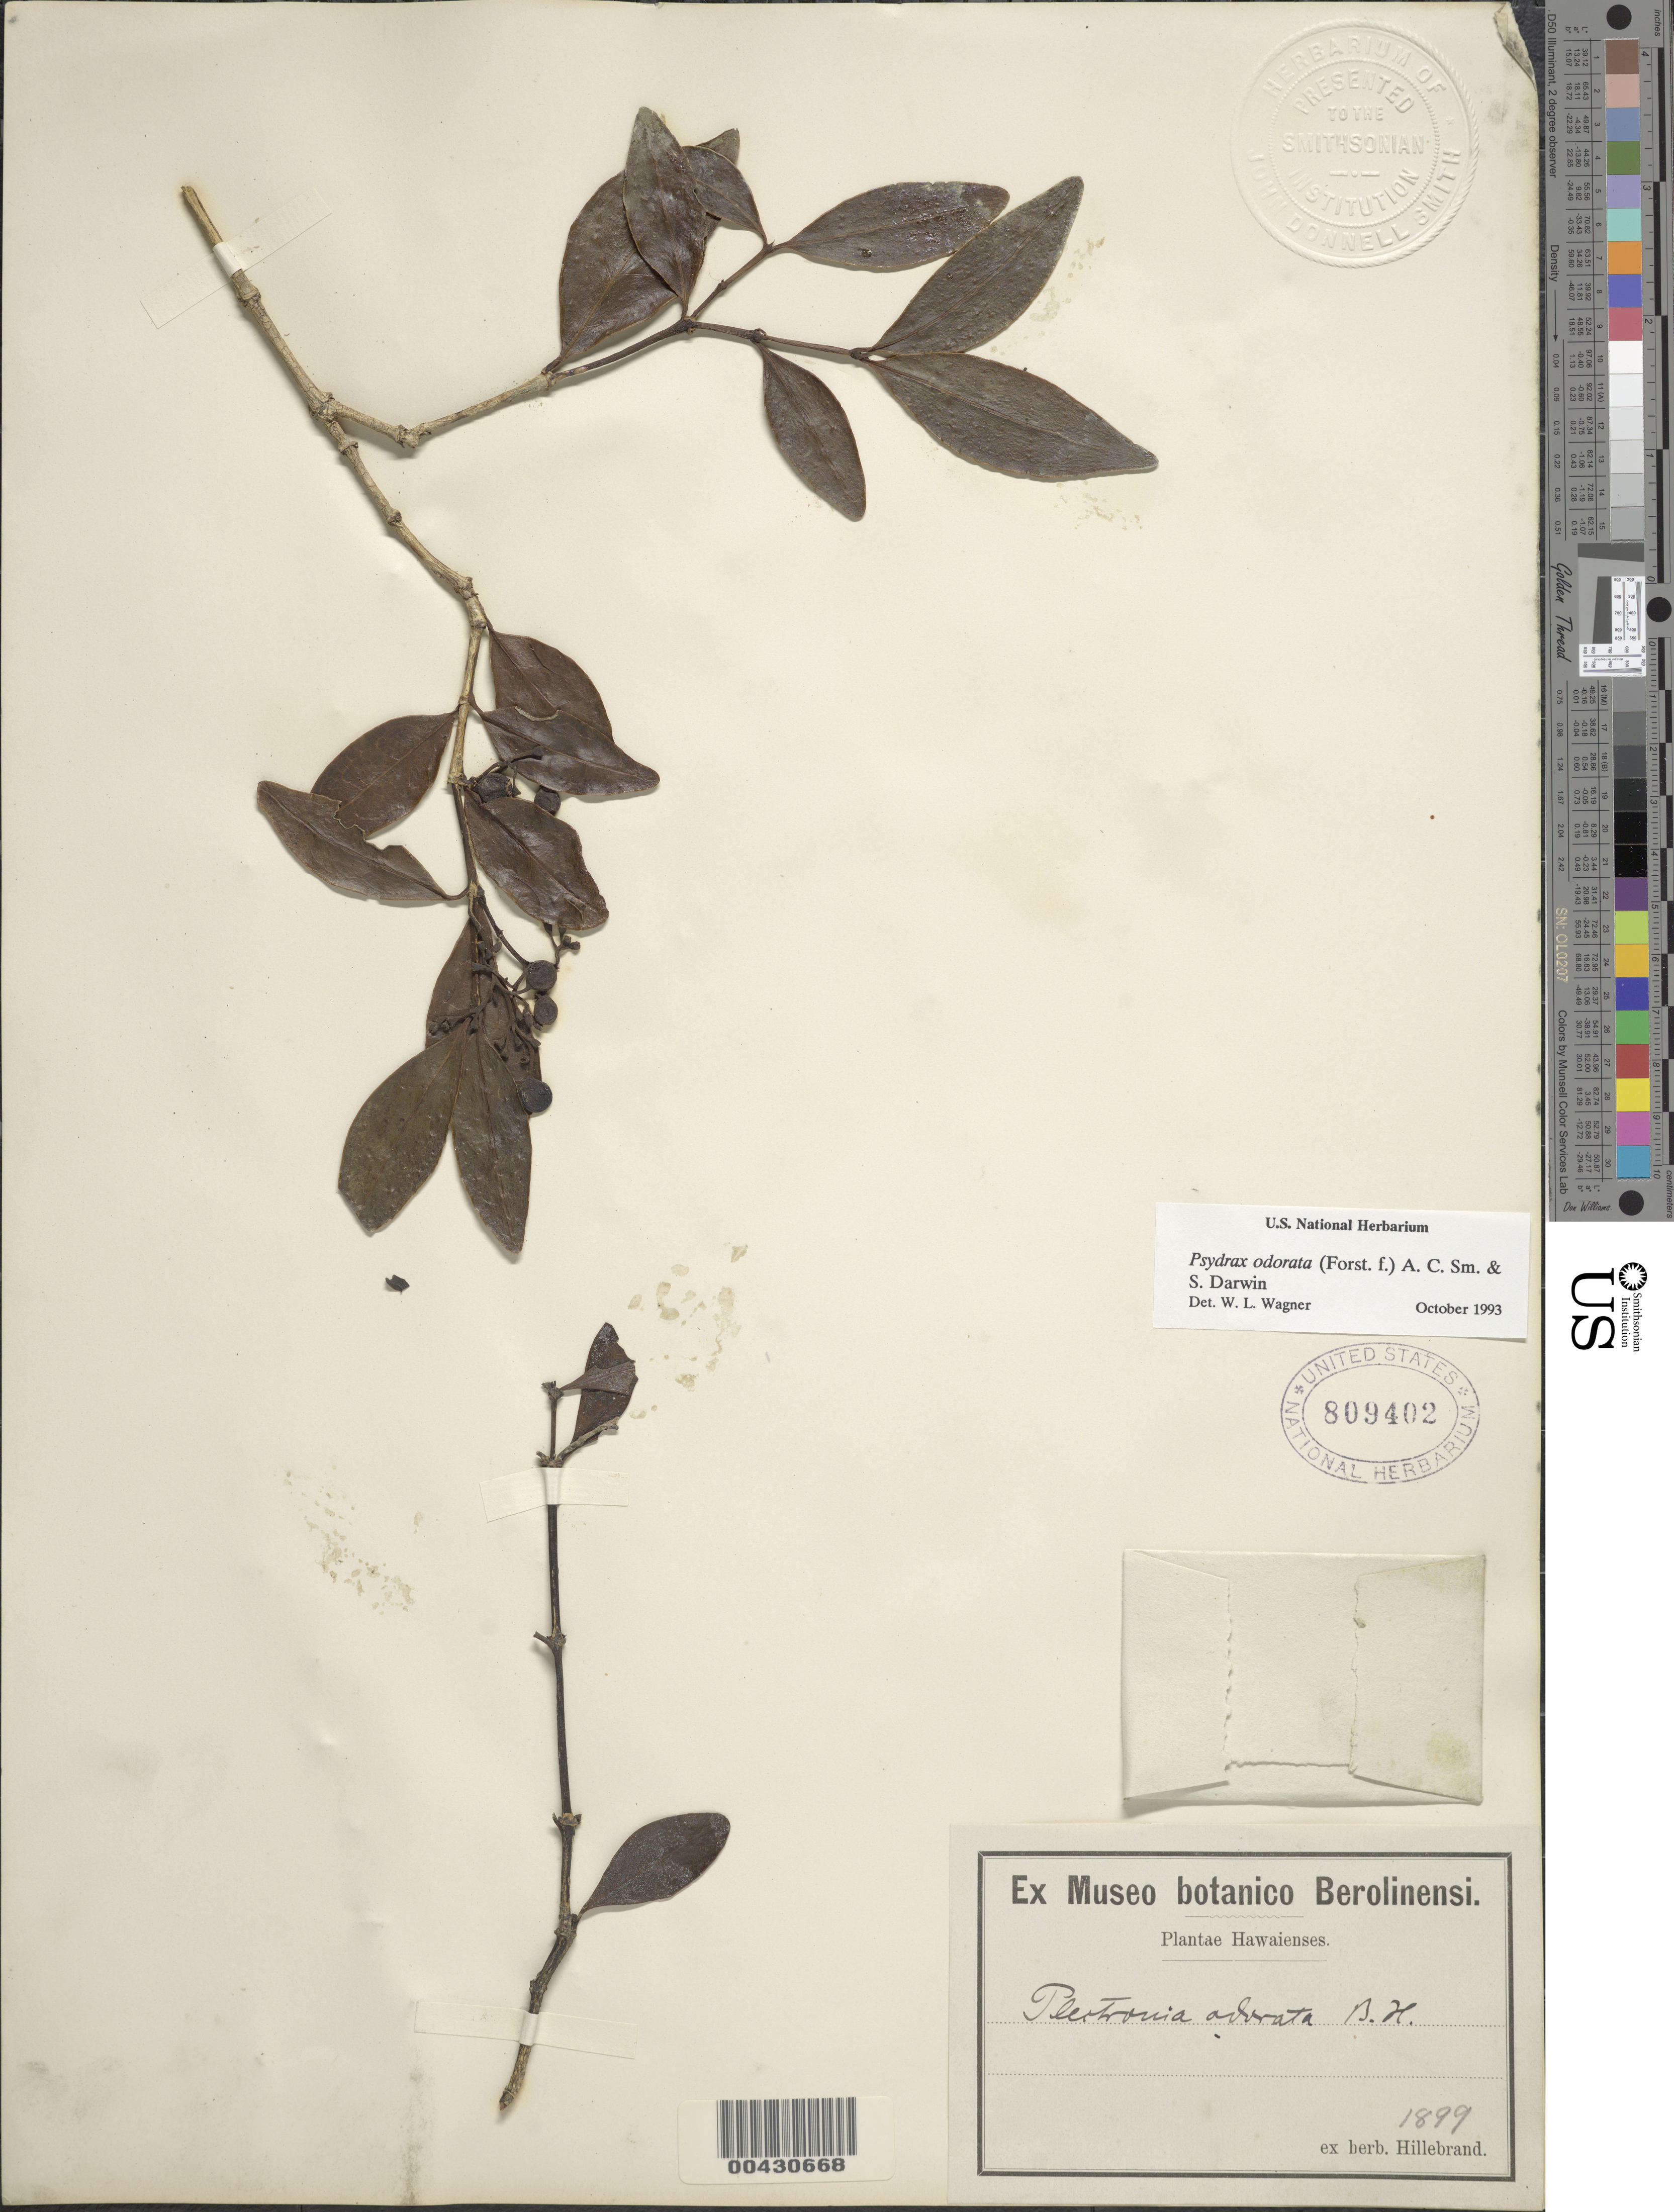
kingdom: Plantae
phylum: Tracheophyta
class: Magnoliopsida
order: Gentianales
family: Rubiaceae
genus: Psydrax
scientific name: Psydrax odorata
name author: (G. Forst.) A.C. Sm. & S.P. Darwin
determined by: Wagner, W. L., (BOT), Smithsonian Institution - National Museum of Natural History (UNITED STATES)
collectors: W. Hillebrand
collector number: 1899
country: United States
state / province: Hawaii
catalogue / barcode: US 809402